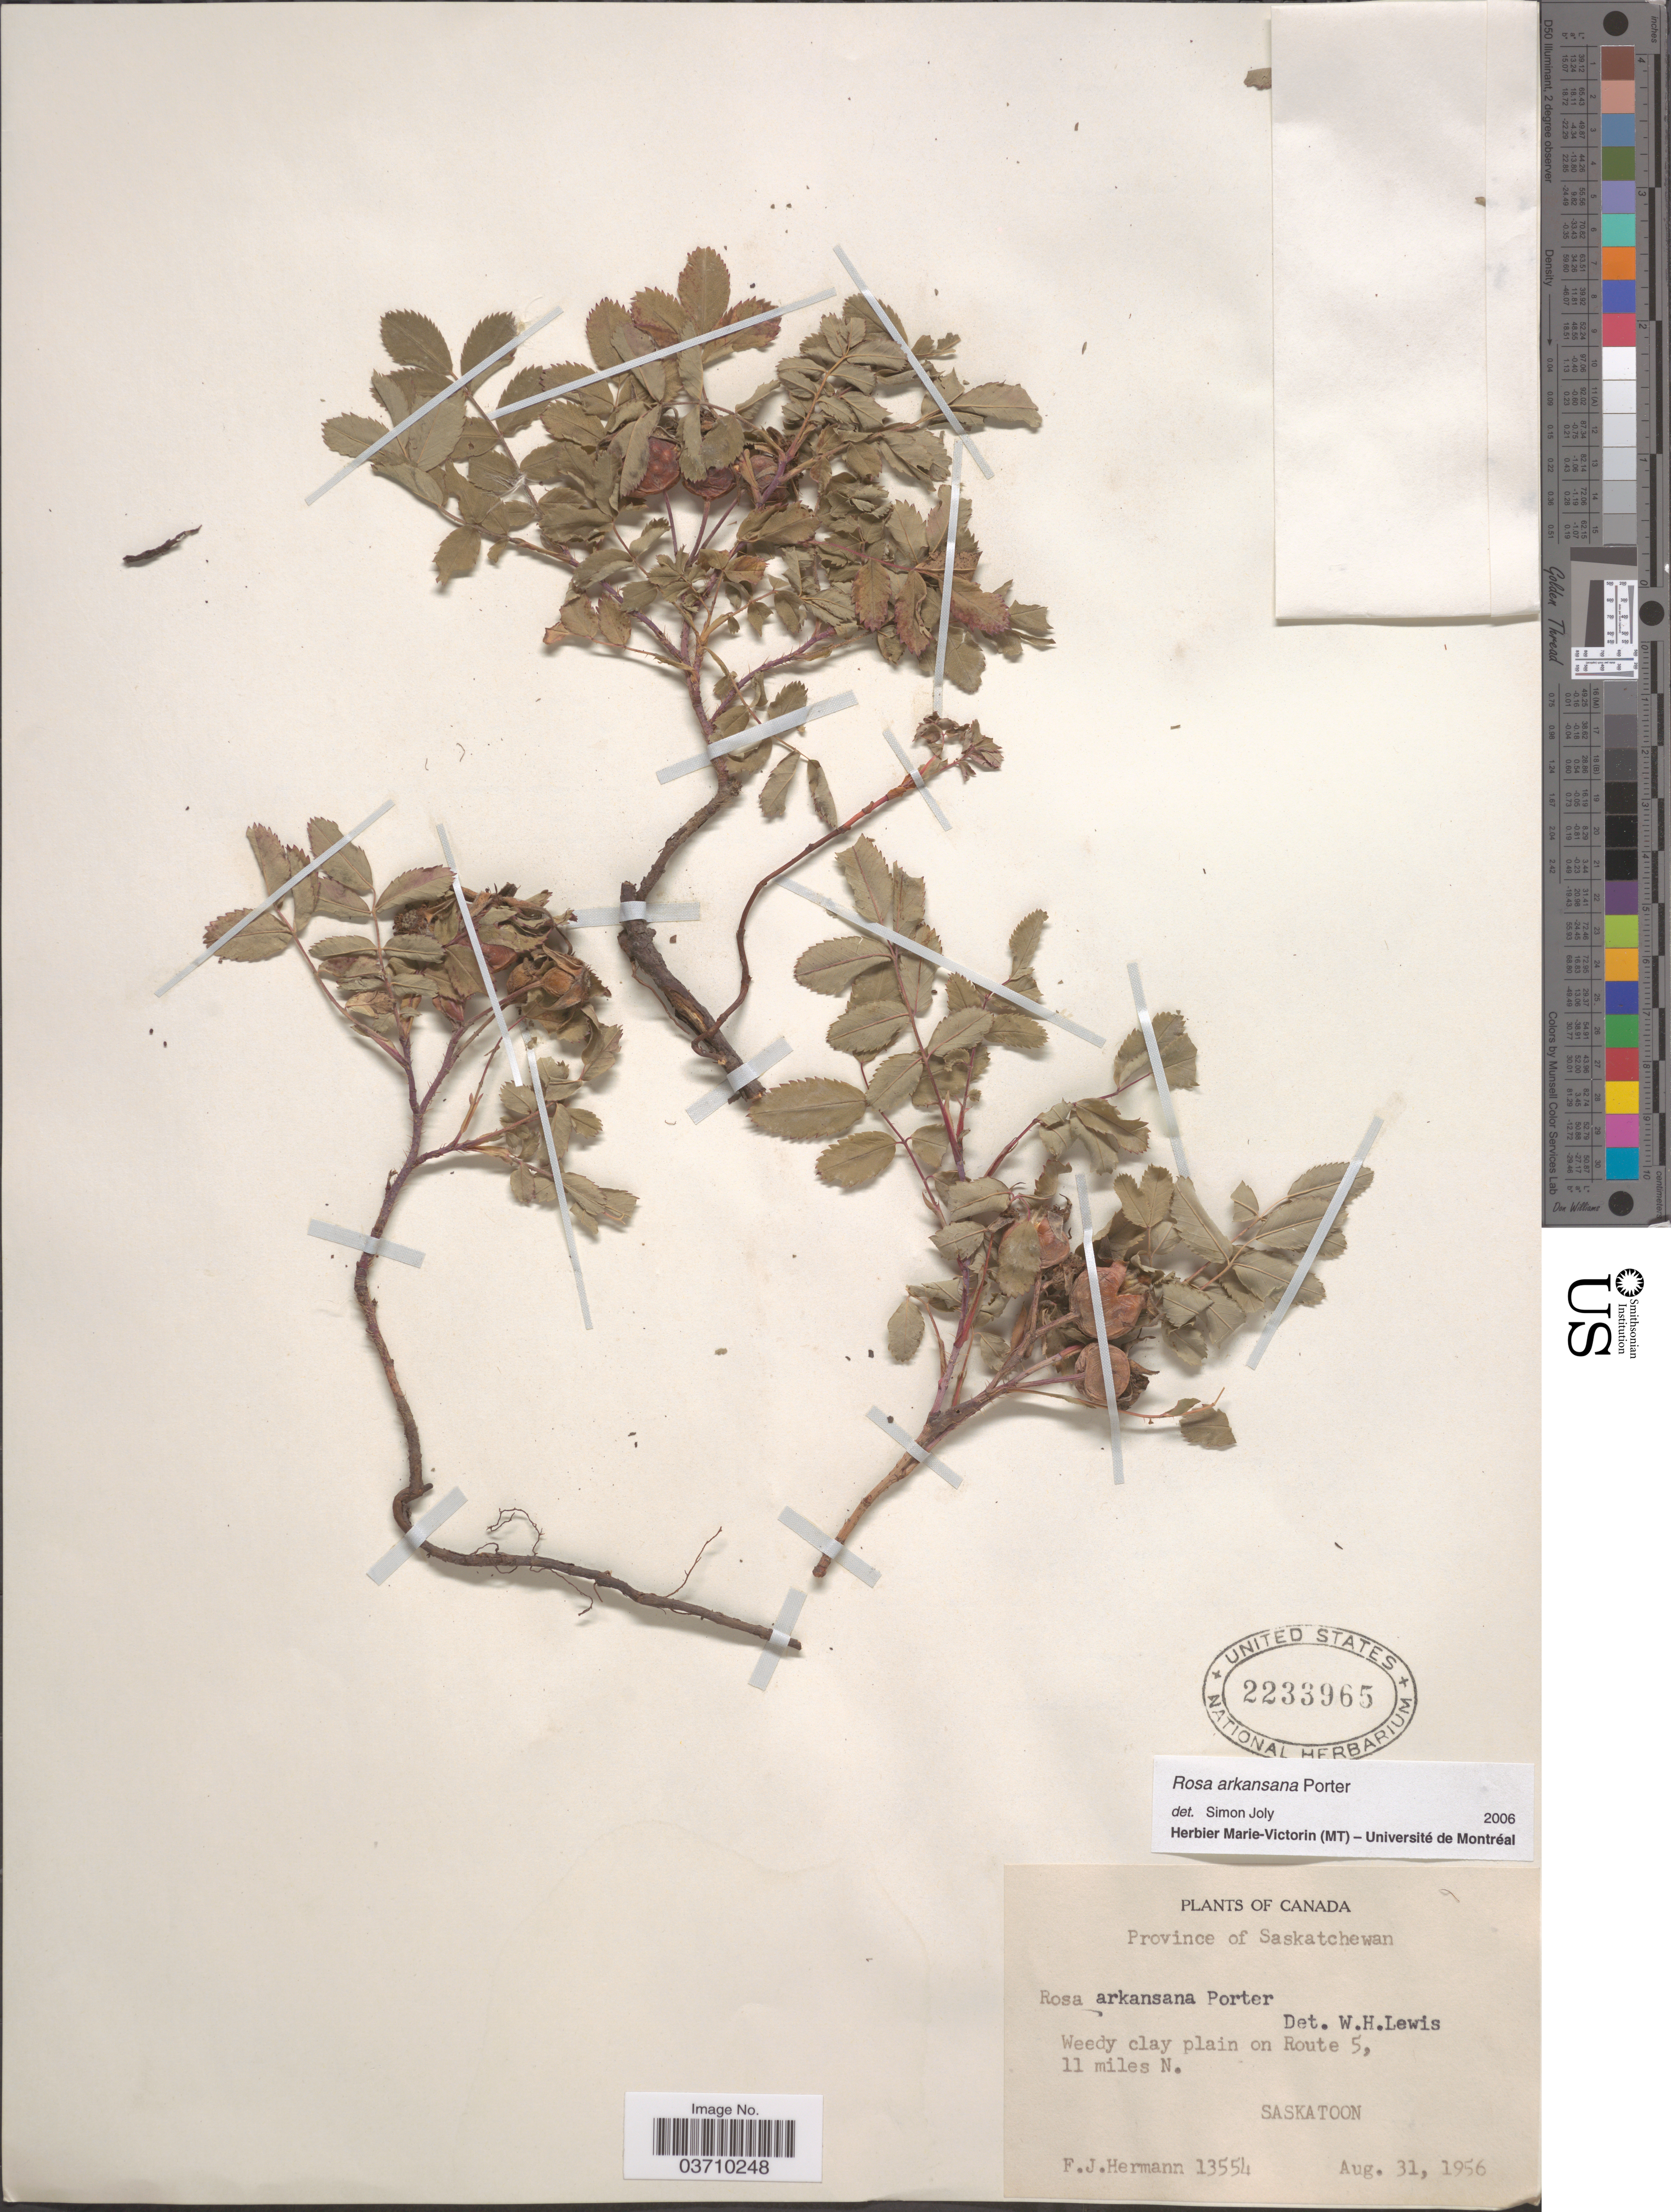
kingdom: Plantae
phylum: Tracheophyta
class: Magnoliopsida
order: Rosales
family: Rosaceae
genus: Rosa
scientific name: Rosa arkansana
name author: Porter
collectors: F. J. Hermann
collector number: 13554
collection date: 1956-08-31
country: Canada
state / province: Saskatchewan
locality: Route 5, 11 miles N. Saskatoon.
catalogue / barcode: US 2233965